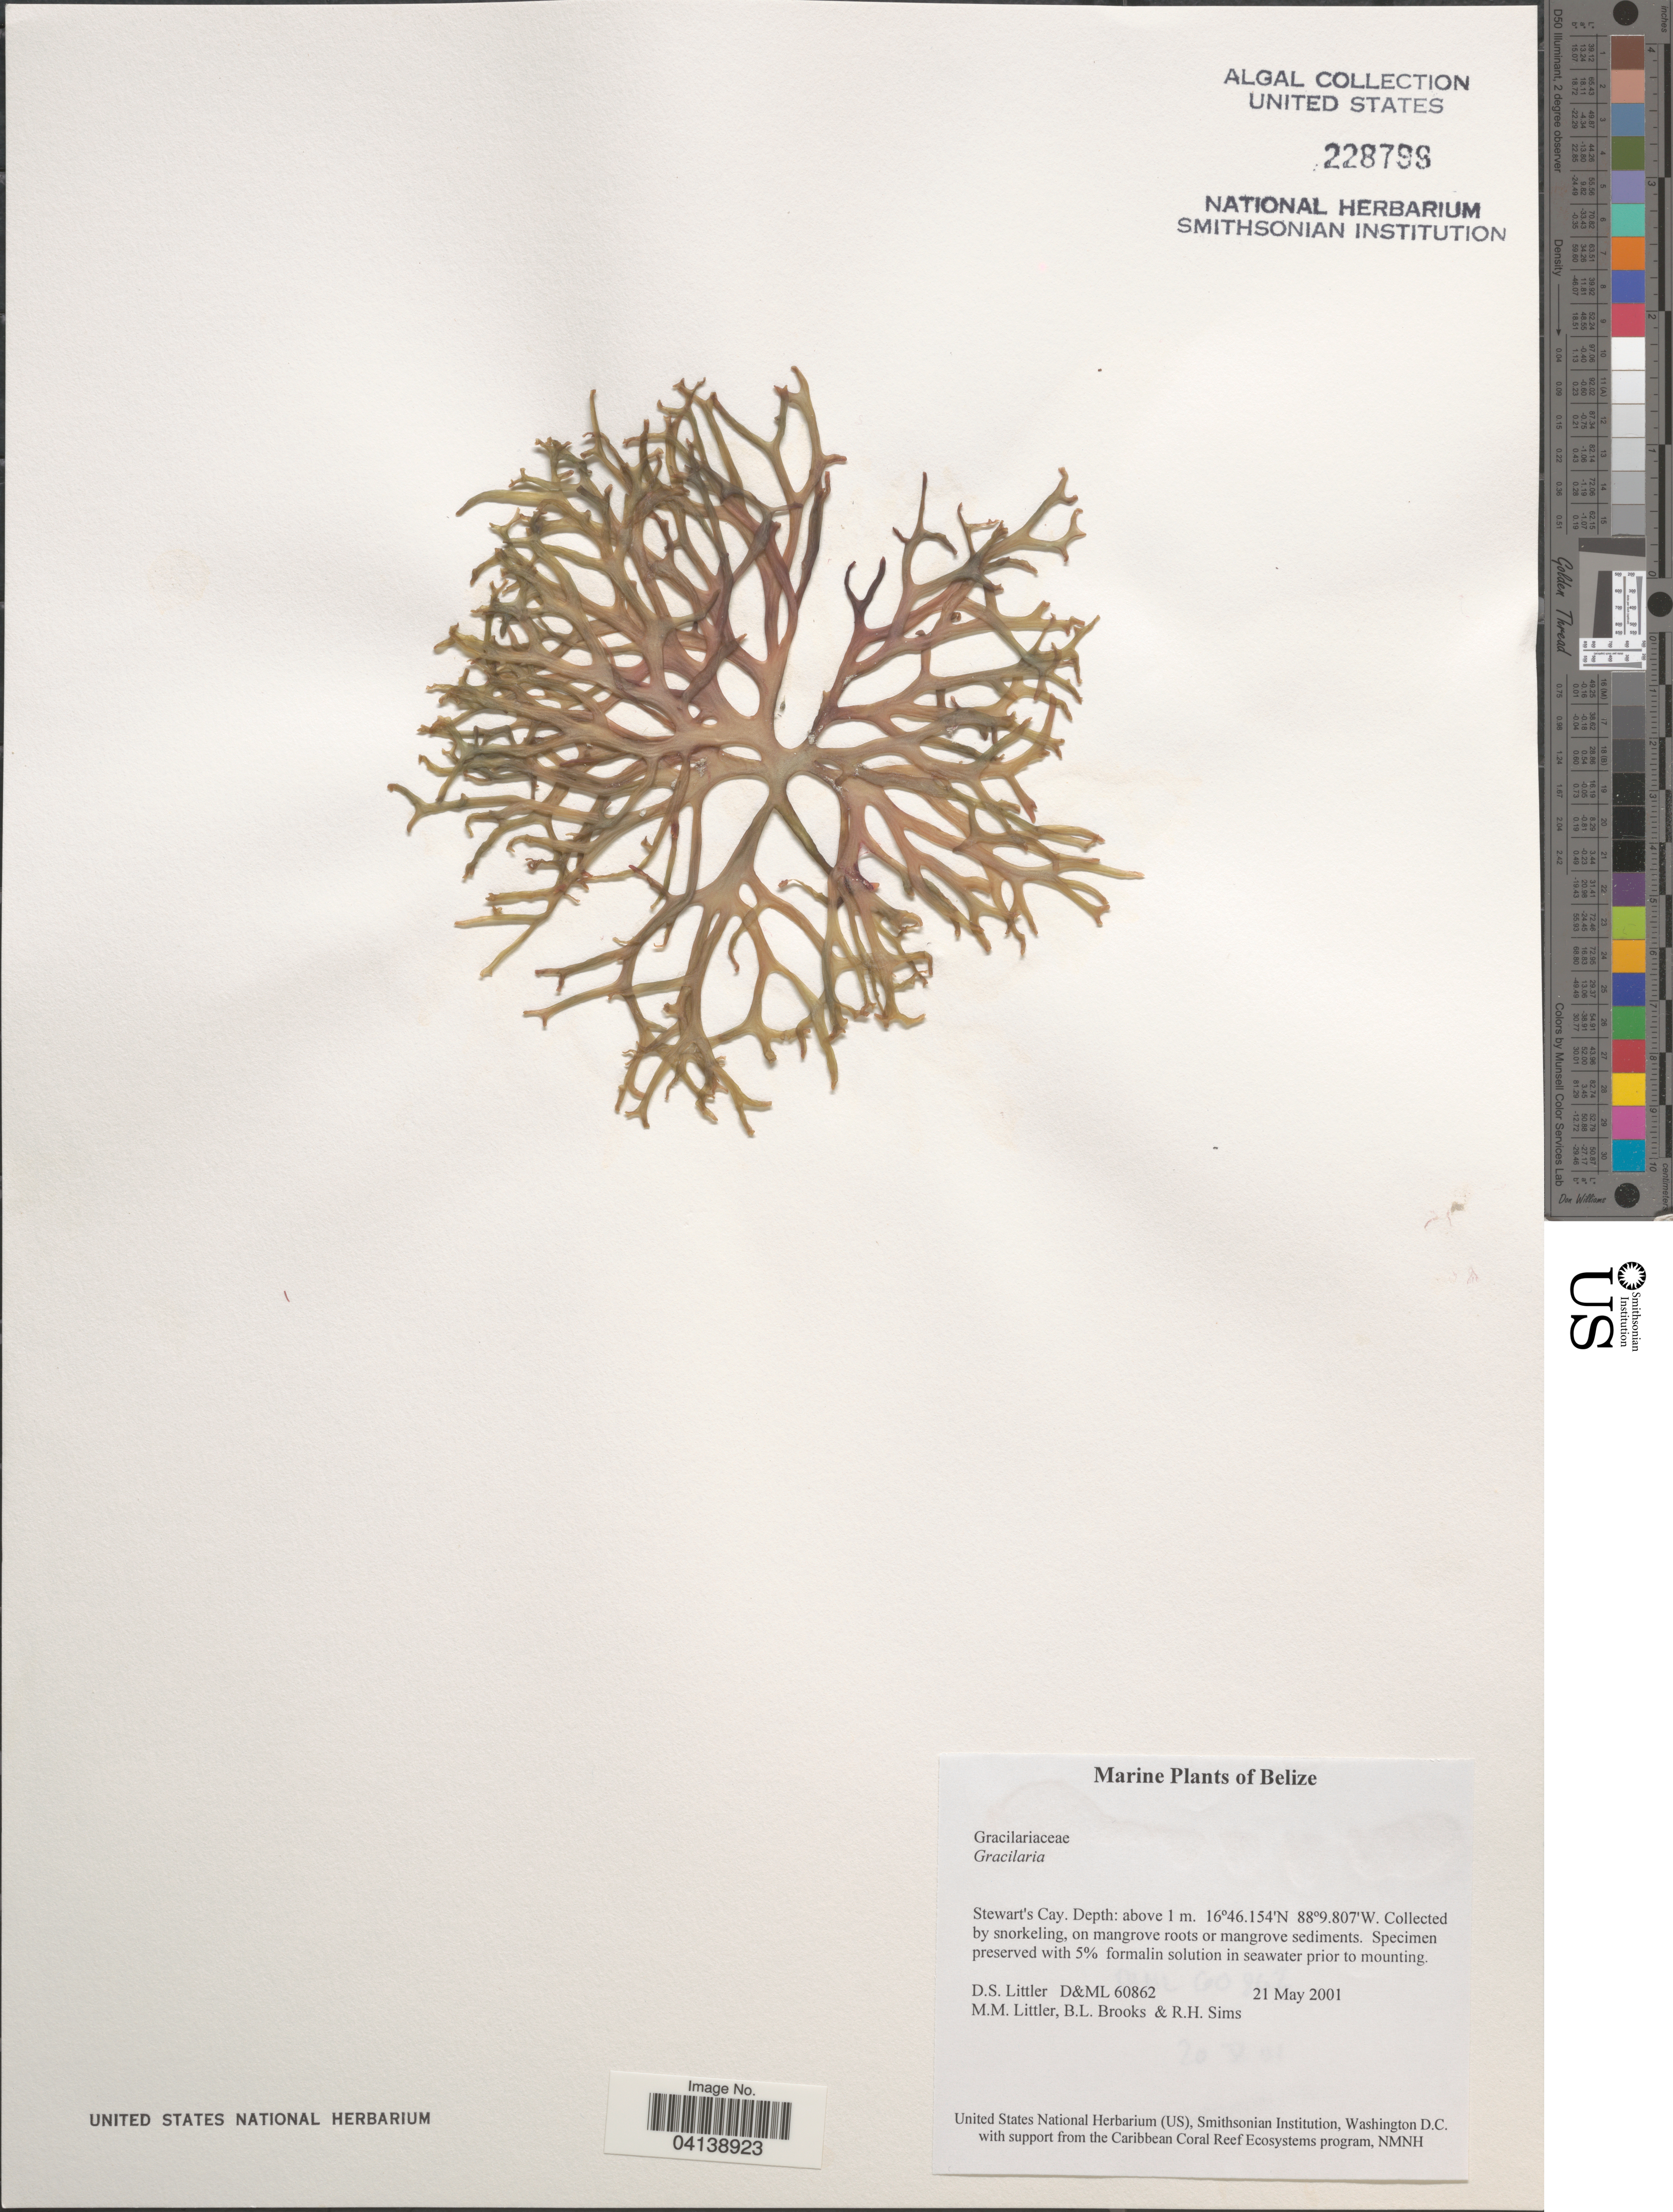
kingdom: Plantae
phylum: Rhodophyta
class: Florideophyceae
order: Gracilariales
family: Gracilariaceae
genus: Gracilaria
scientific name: Gracilaria sp.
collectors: D. S. Littler, B. Brooks & R. H. Sims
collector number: D&ML60862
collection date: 2001-05-21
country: Belize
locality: Stewart's Cay.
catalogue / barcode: US 228799